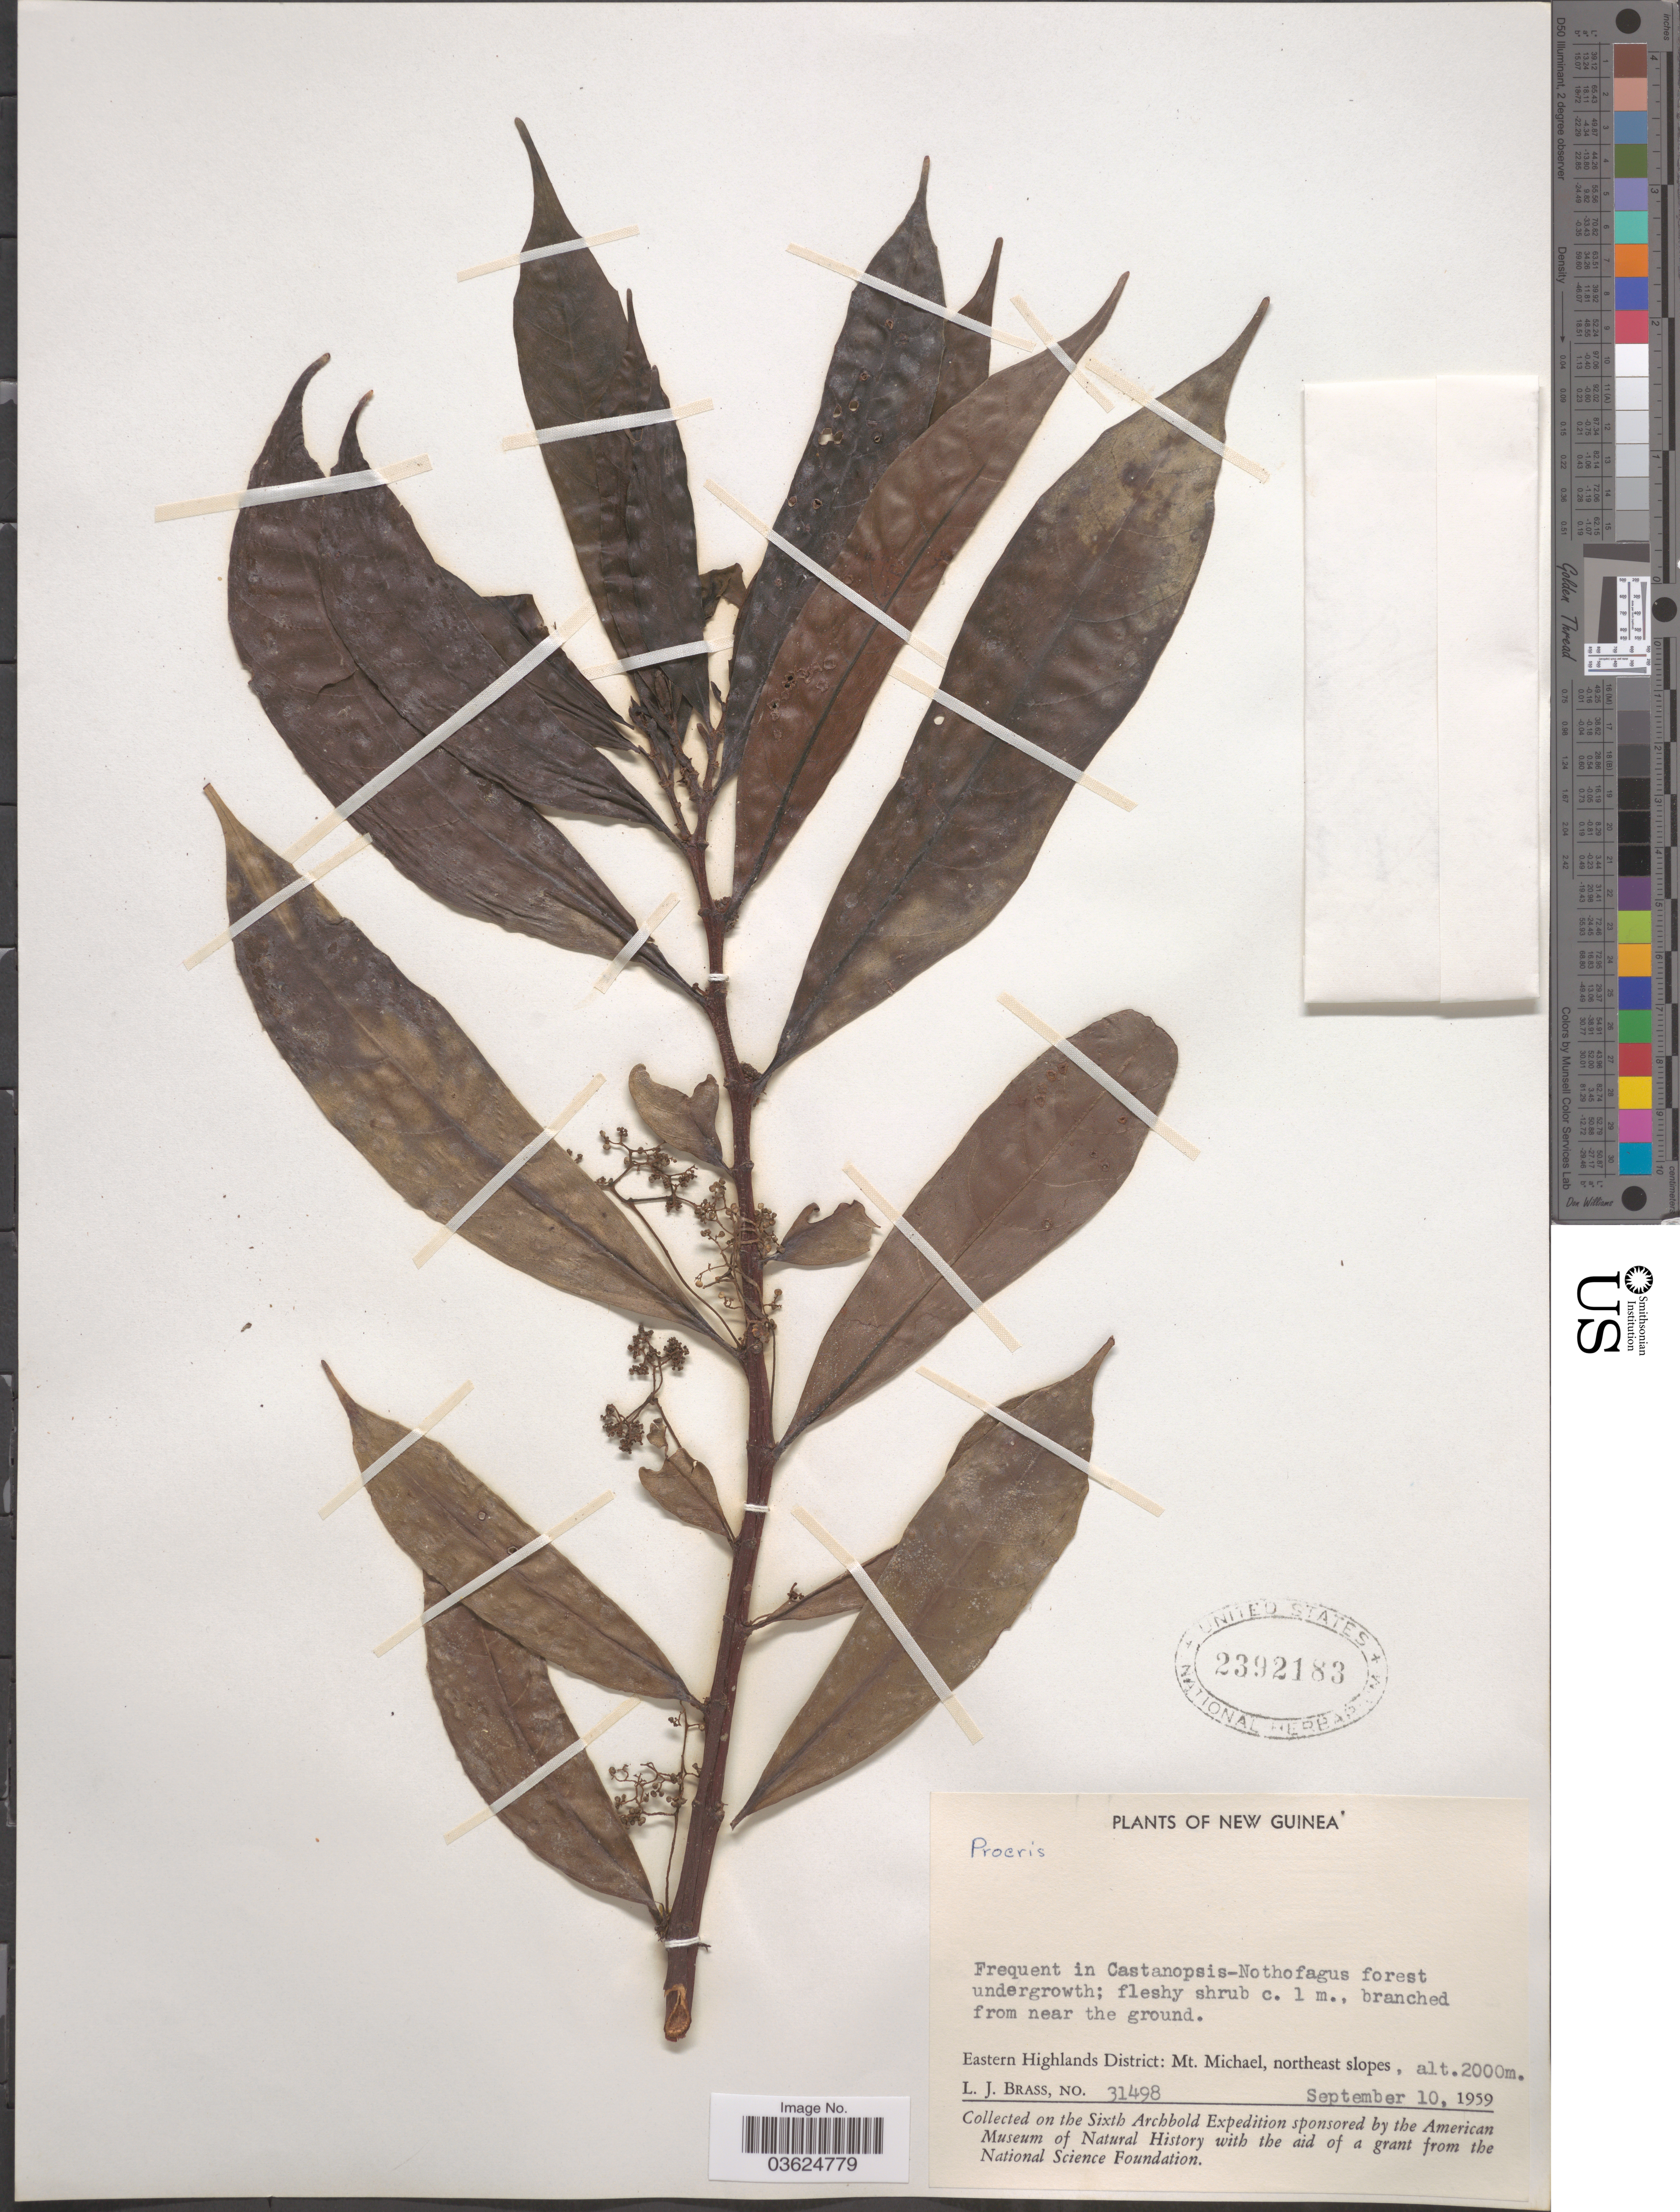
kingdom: Plantae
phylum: Tracheophyta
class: Magnoliopsida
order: Rosales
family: Urticaceae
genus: Procris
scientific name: Procris sp.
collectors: L. J. Brass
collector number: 31498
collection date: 1959-09-10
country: Papua New Guinea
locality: New Guinea. Eastern Highlands District: Mt. Michael, northeast slopes.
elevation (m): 2000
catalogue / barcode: US 2392183